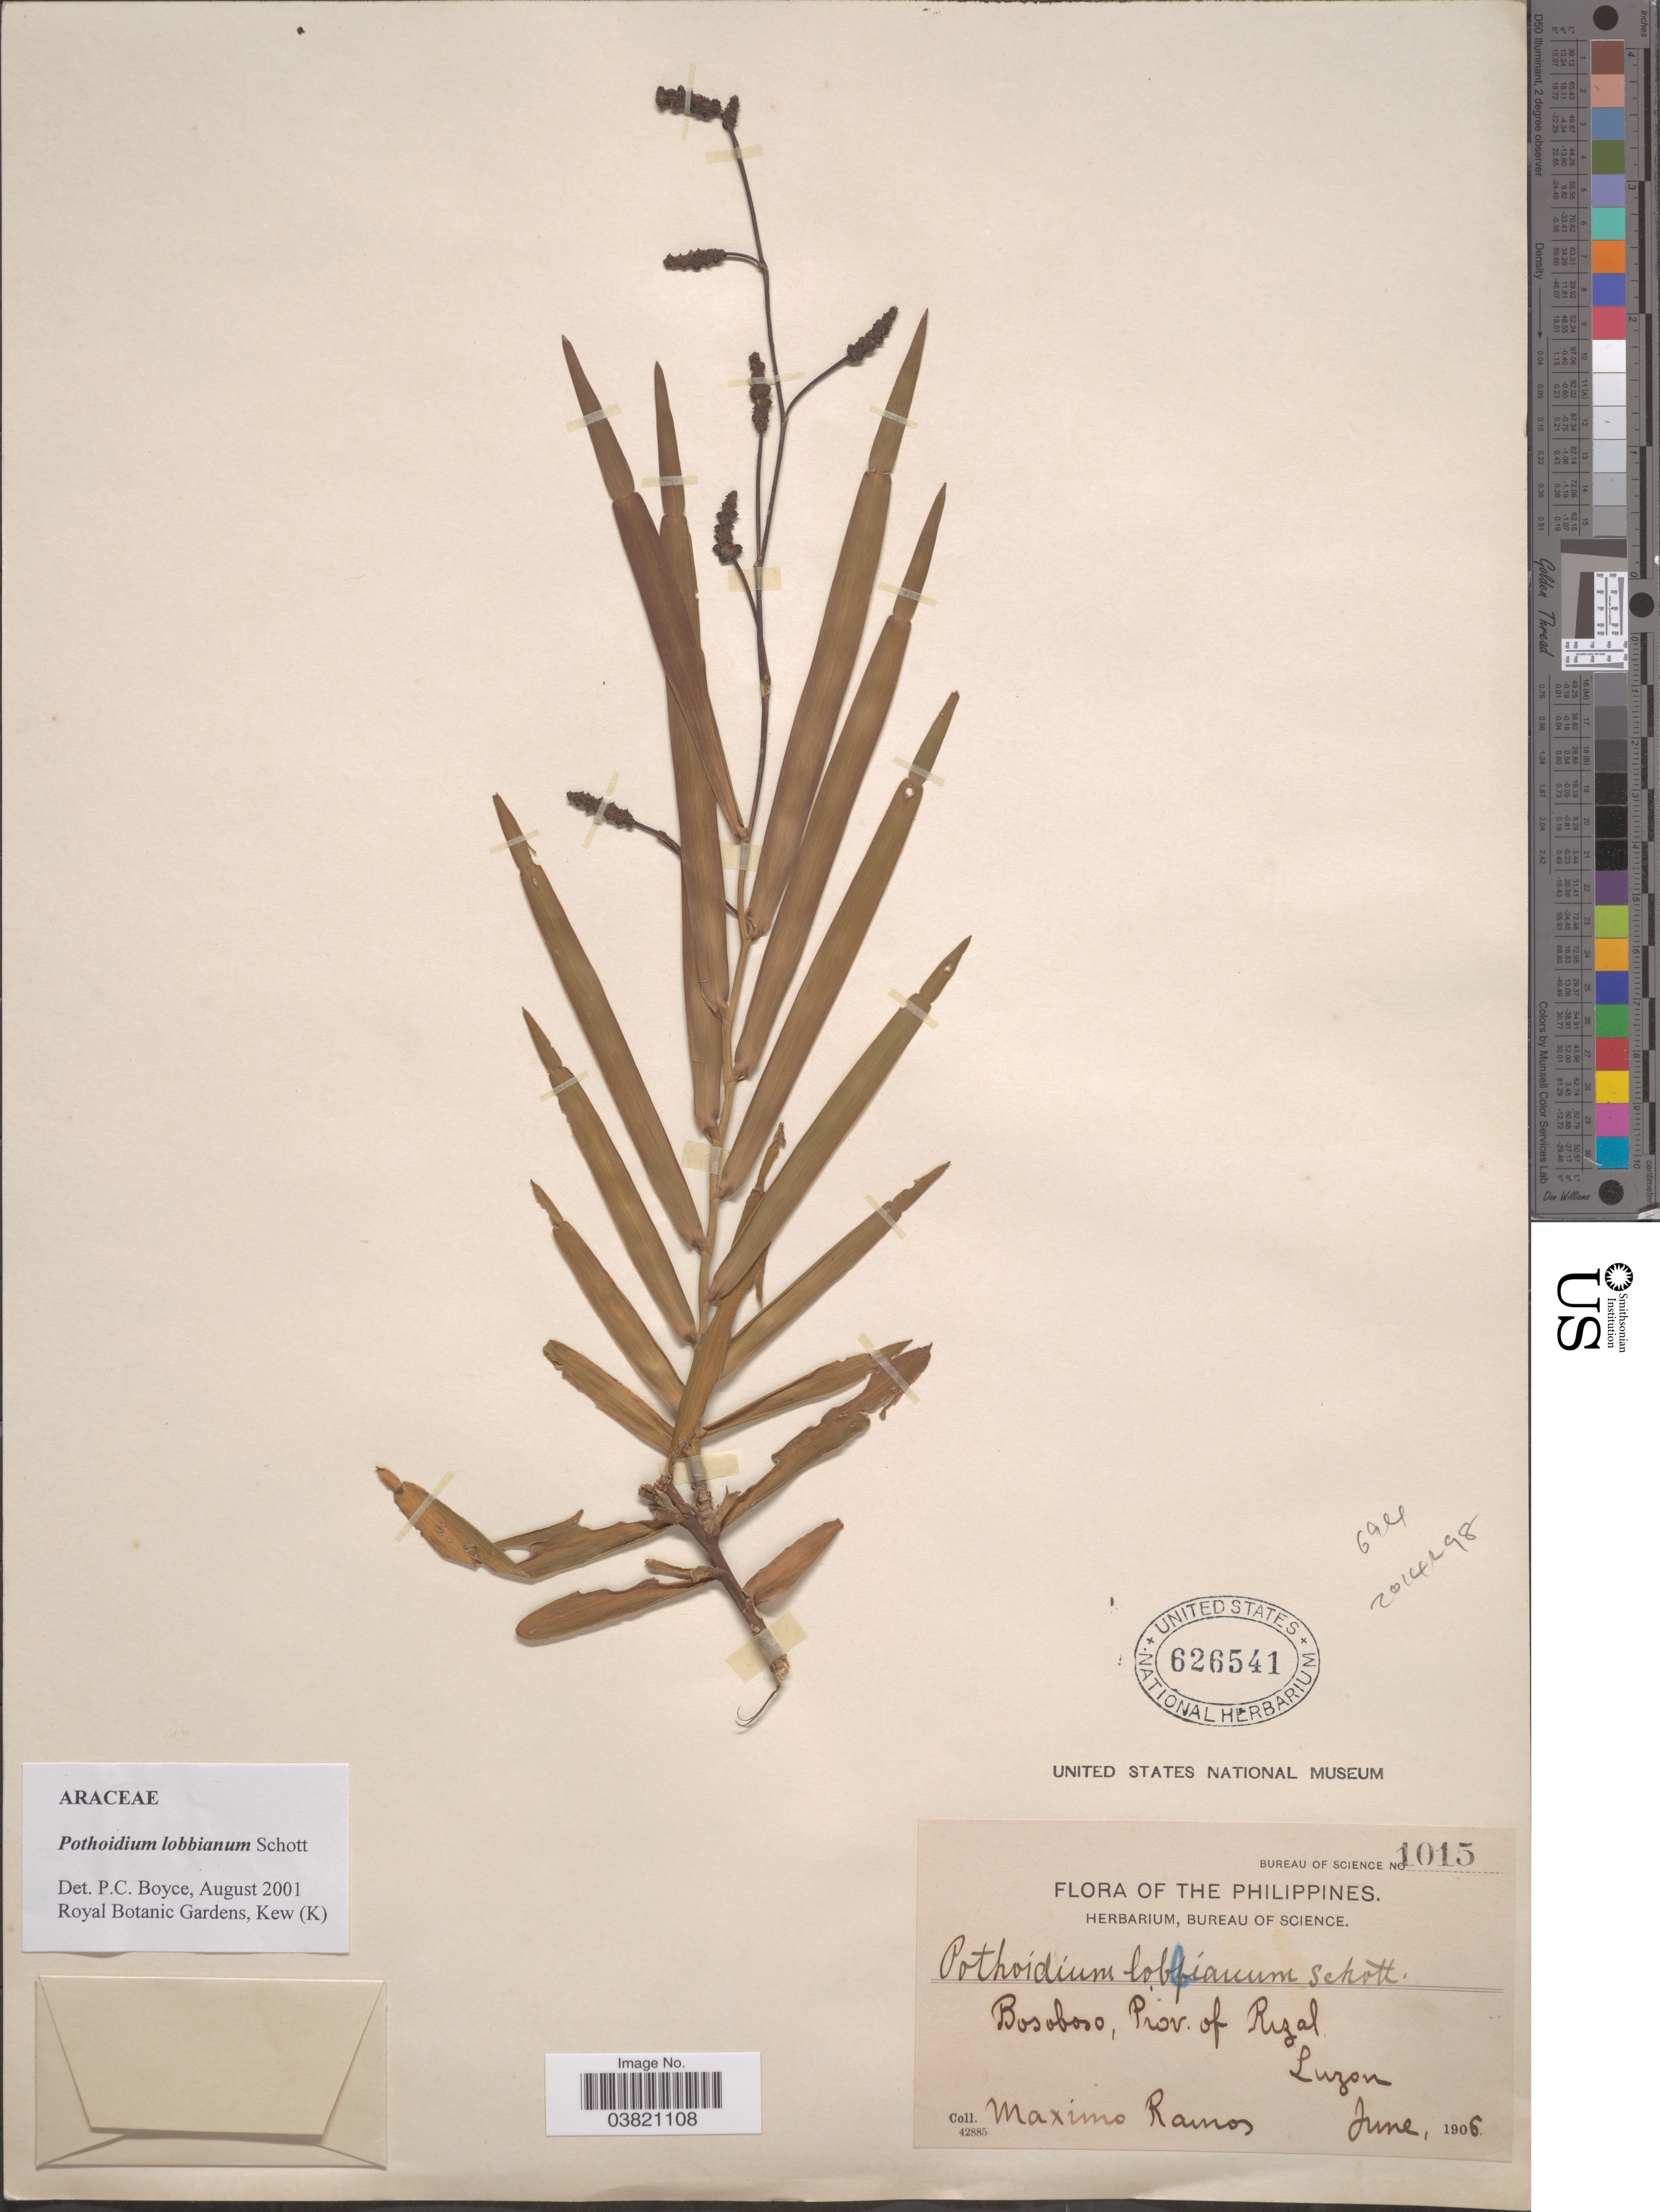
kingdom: Plantae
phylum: Tracheophyta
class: Liliopsida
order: Alismatales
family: Araceae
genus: Pothoidium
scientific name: Pothoidium lobbianum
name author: Schott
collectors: M. Ramos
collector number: Bureau of Science 1015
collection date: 1906-06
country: Philippines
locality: Bosoboso, Prov. of Rizal. Luzon.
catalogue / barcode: US 626541